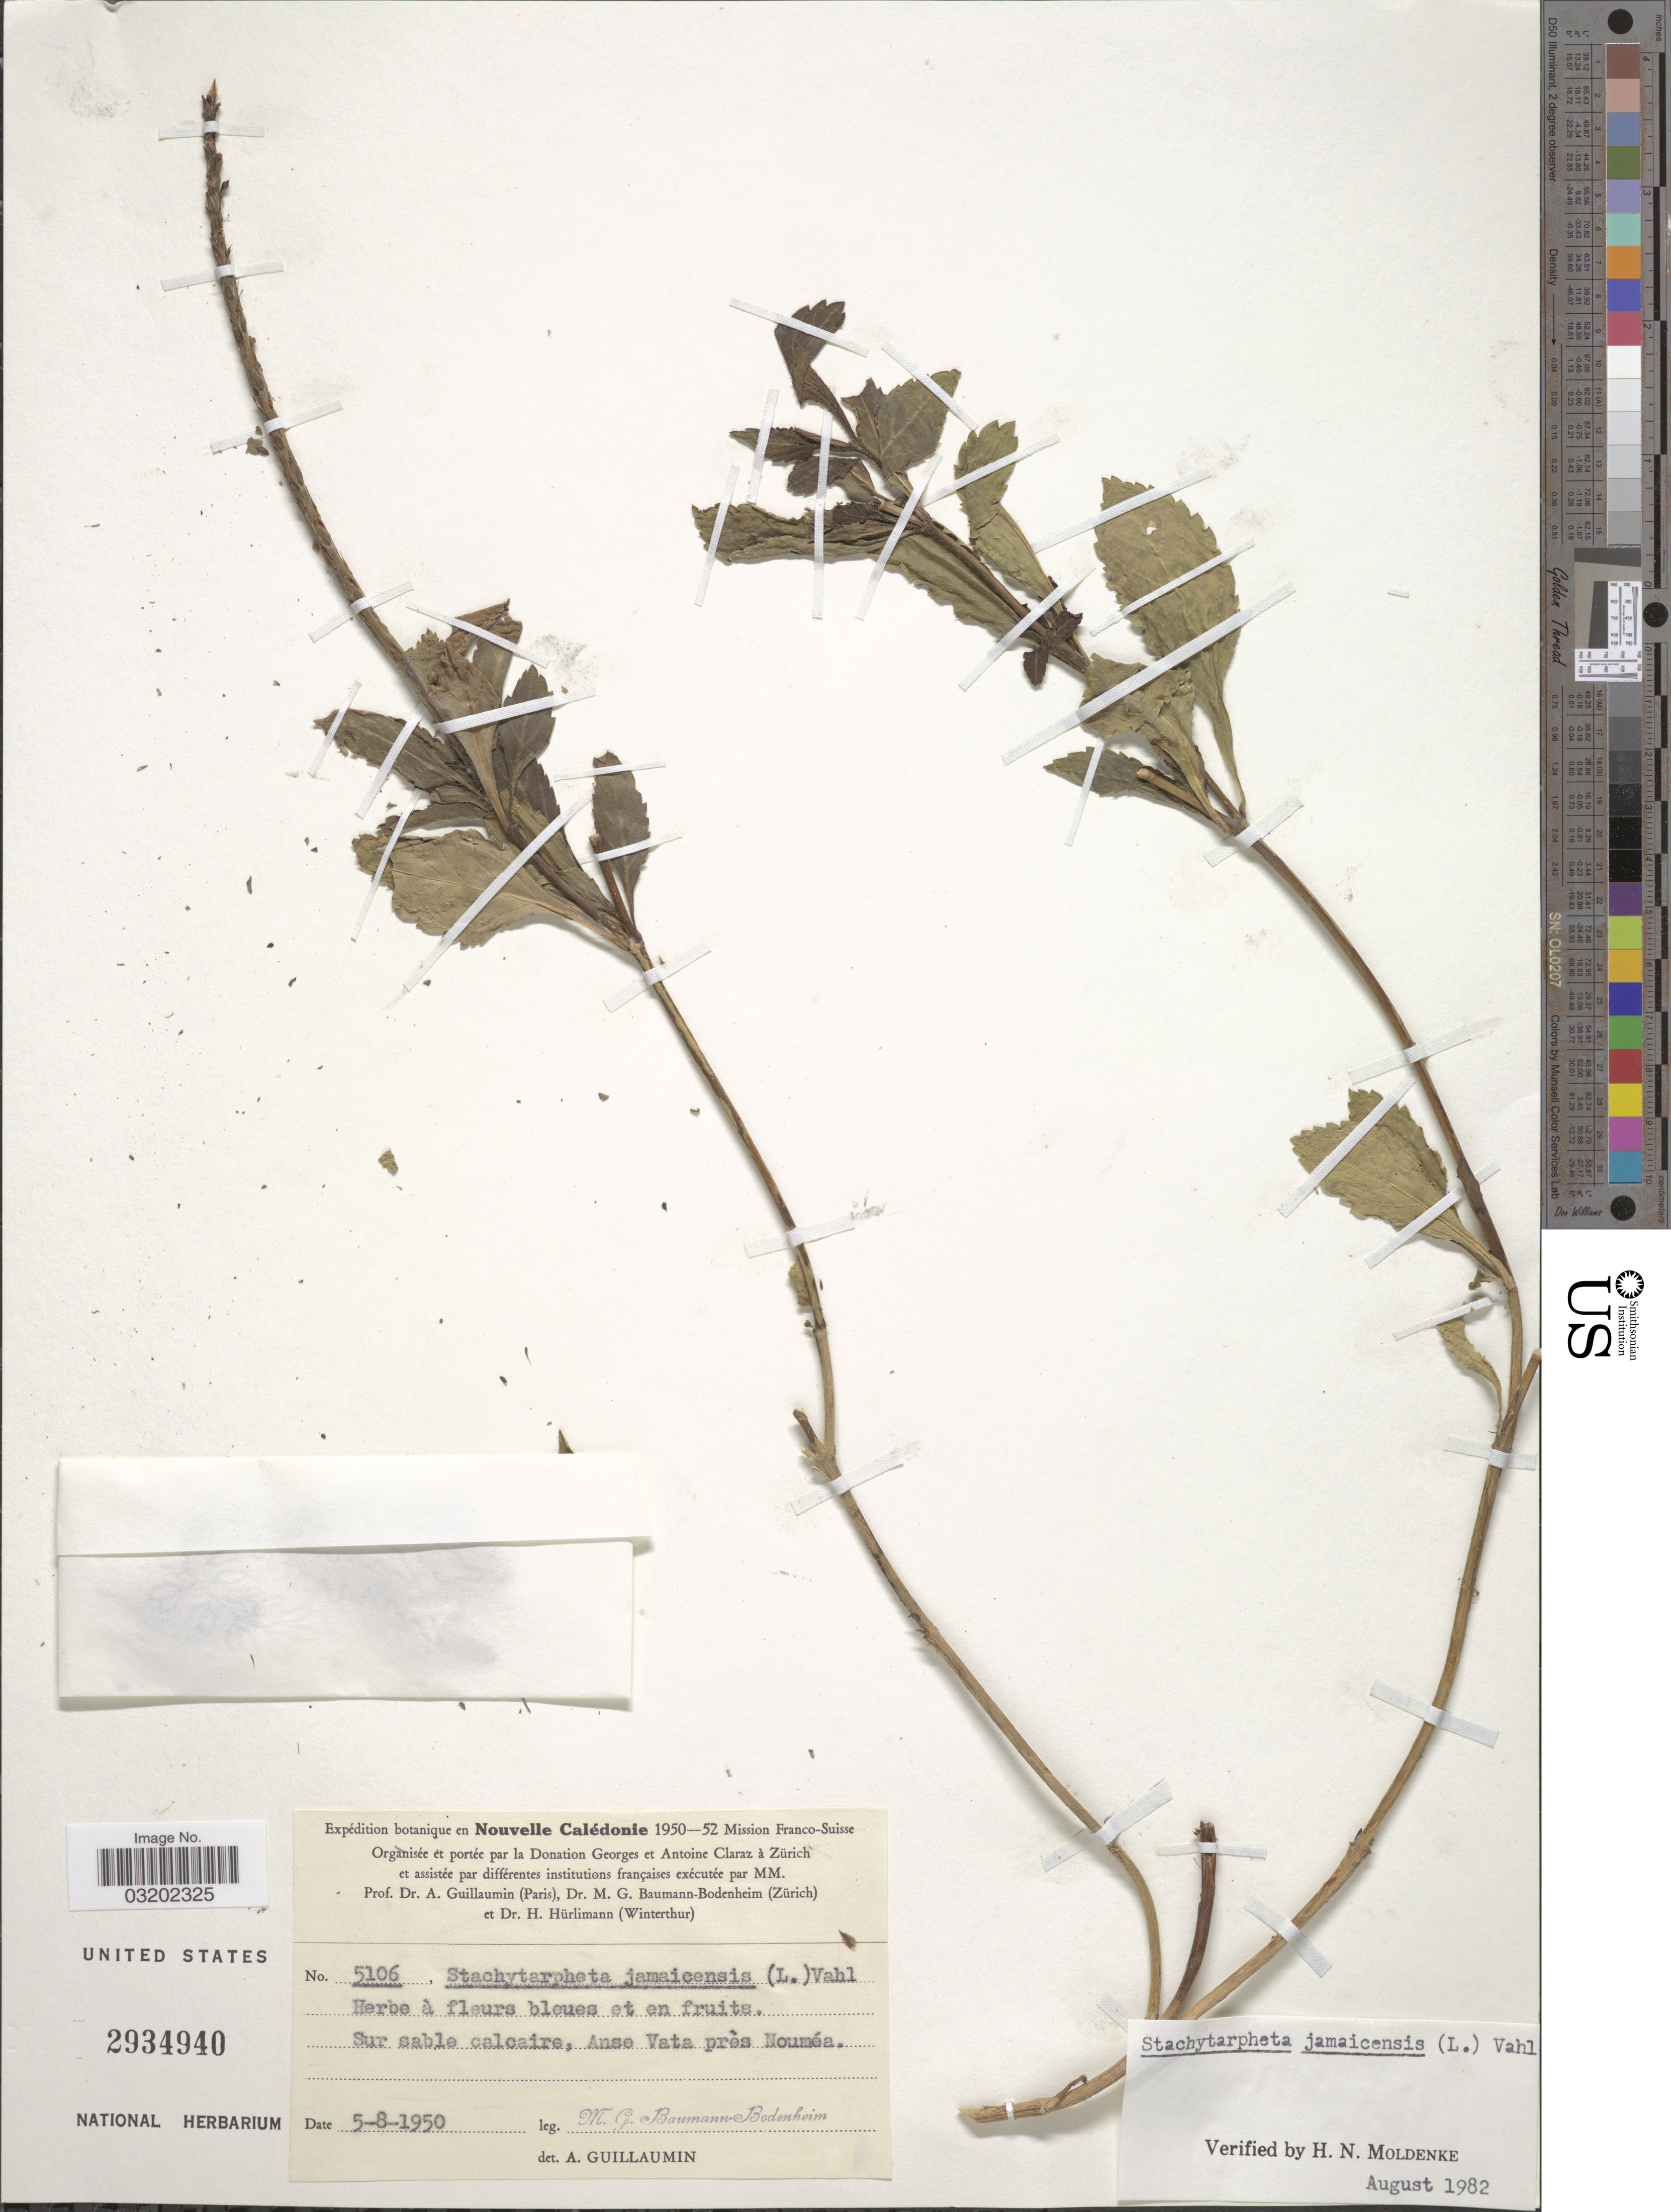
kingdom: Plantae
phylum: Tracheophyta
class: Magnoliopsida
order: Lamiales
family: Verbenaceae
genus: Stachytarpheta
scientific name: Stachytarpheta jamaicensis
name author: (L.) Vahl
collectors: M. G. Baumann-Bodenheim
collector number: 5106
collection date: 1950-08-05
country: New Caledonia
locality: Sur sable calcaire, Anse Vata près Nouméa.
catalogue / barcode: US 2934940